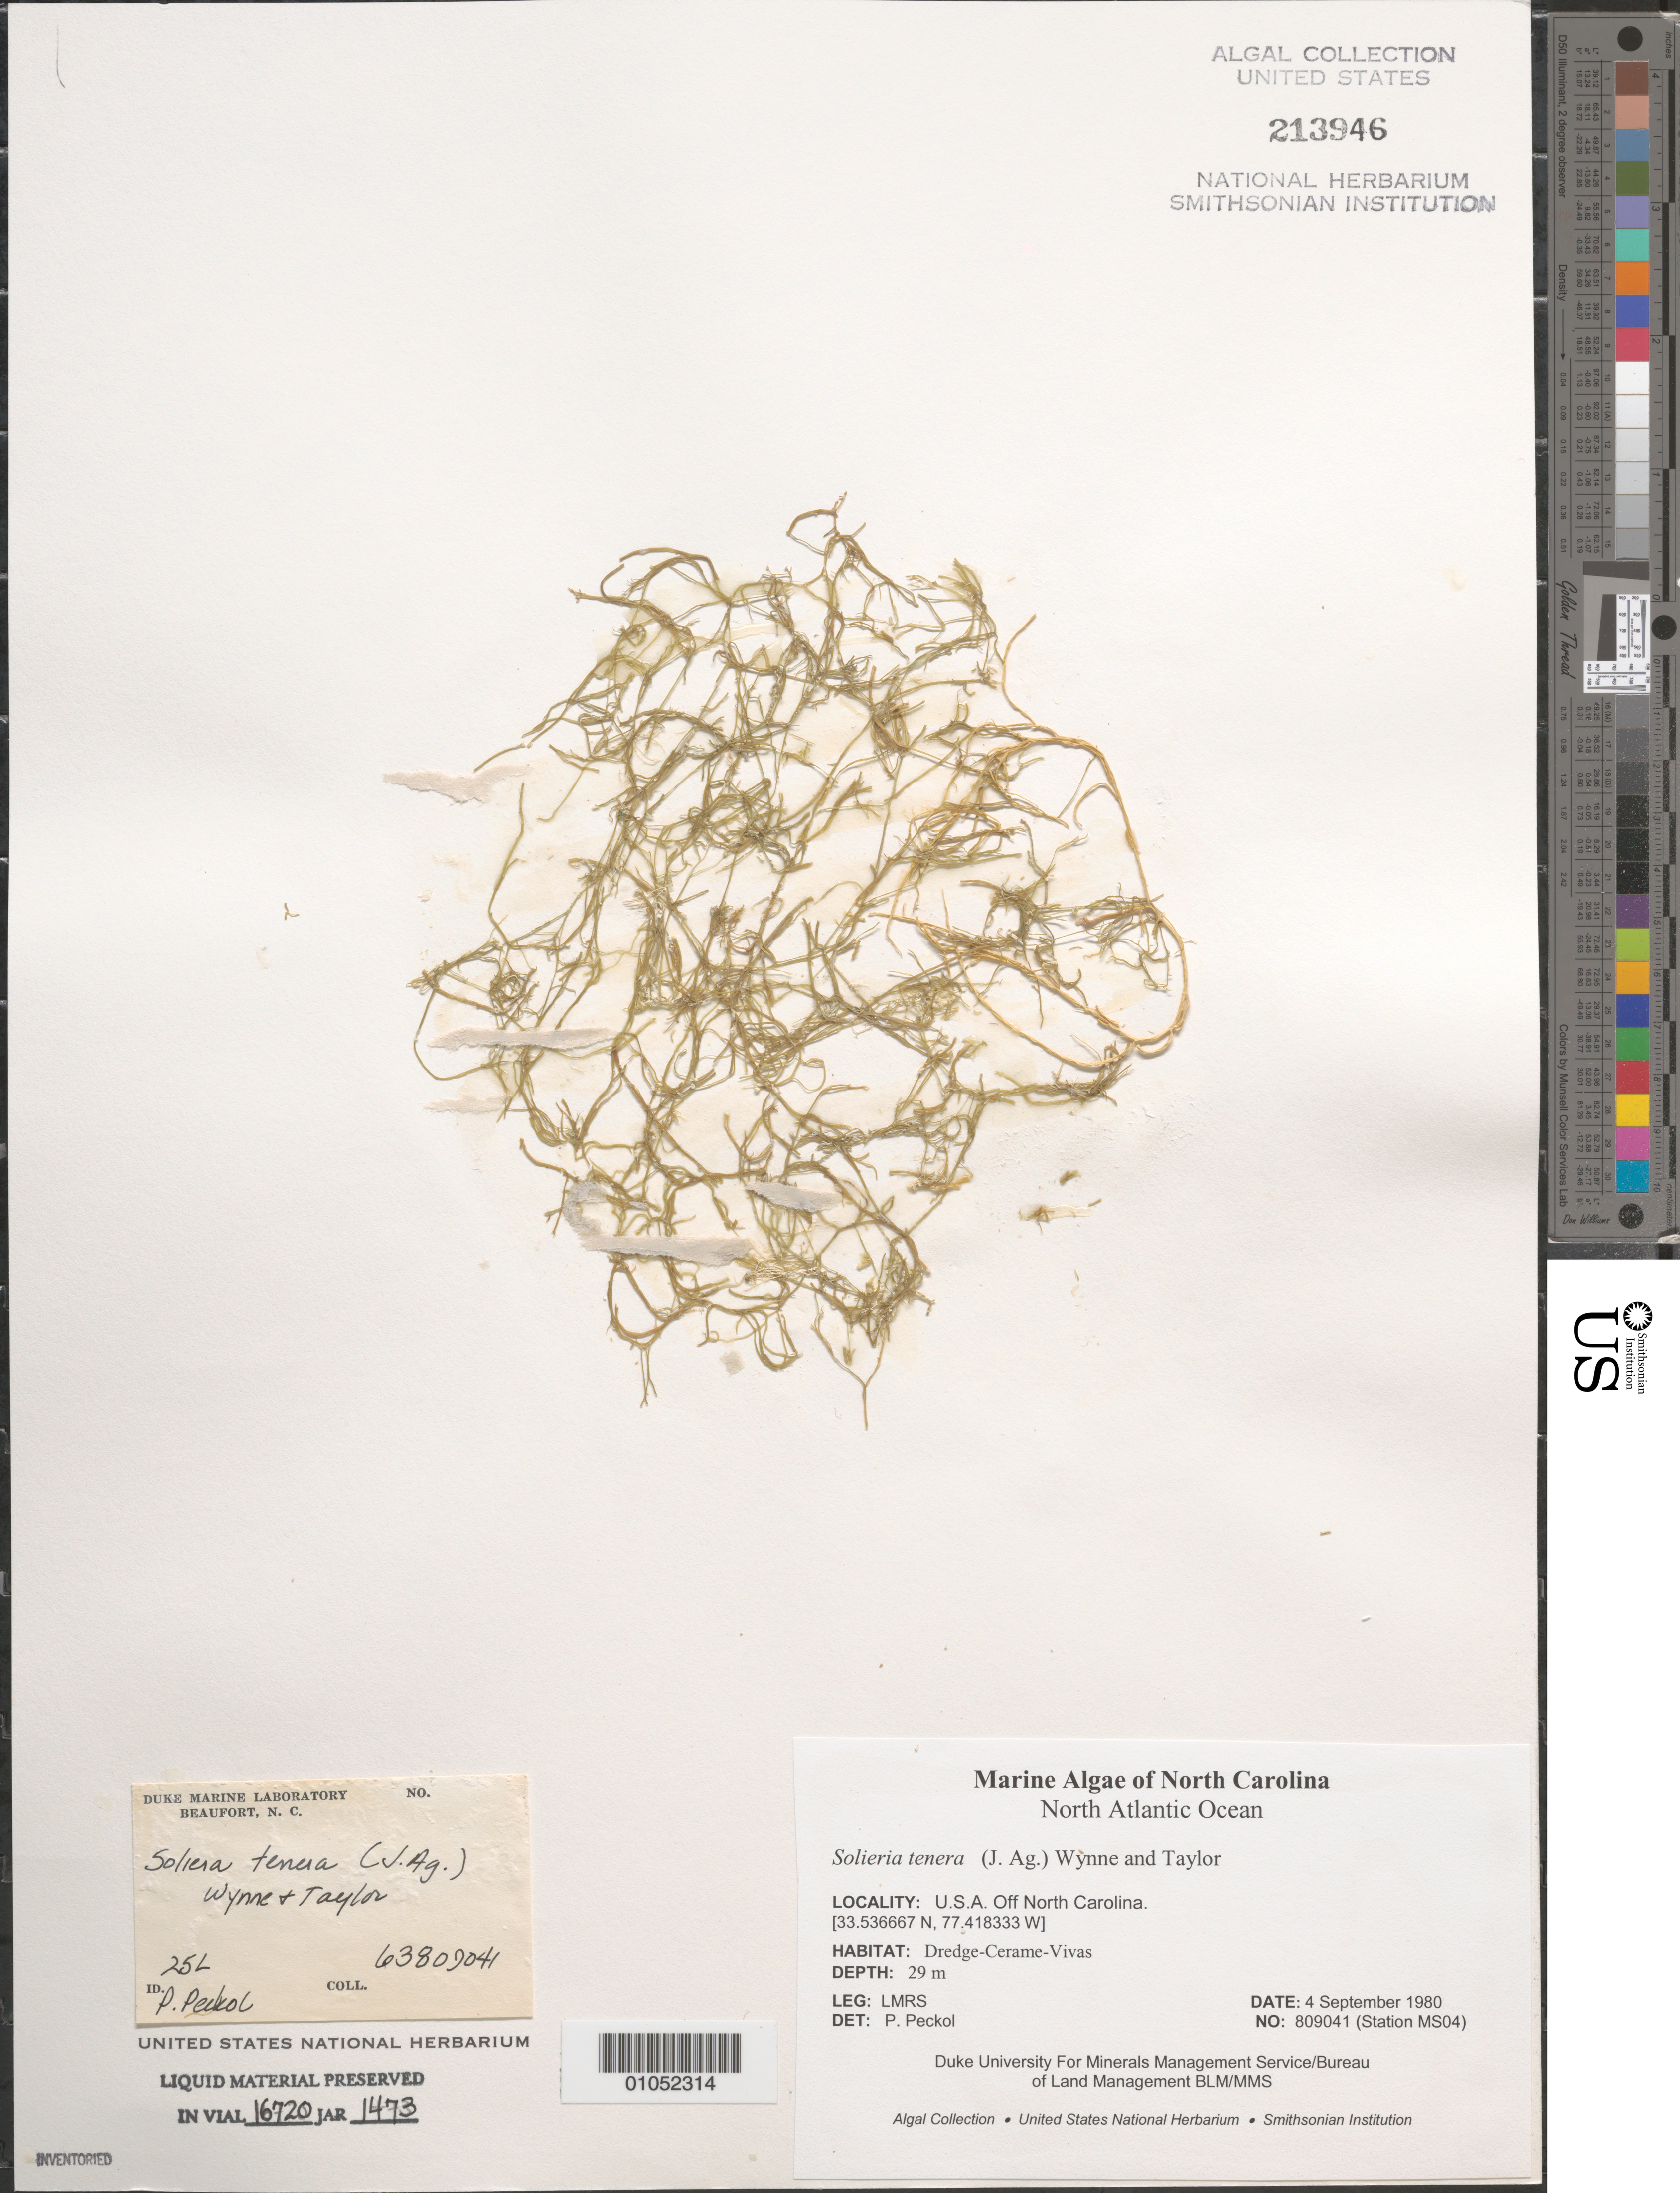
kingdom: Plantae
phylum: Rhodophyta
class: Florideophyceae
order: Gigartinales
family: Solieriaceae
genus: Solieria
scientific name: Solieria filiformis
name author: (Kütz.) P.W. Gabrielson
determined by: Algae name updating Project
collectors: LMRS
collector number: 809041 (Station MS04)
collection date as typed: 04 Sep 1980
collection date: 1980-09-04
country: United States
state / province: North Carolina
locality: North Atlantic Ocean off North Carolina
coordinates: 33.536667 N, 77.418333 W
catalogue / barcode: US 213946